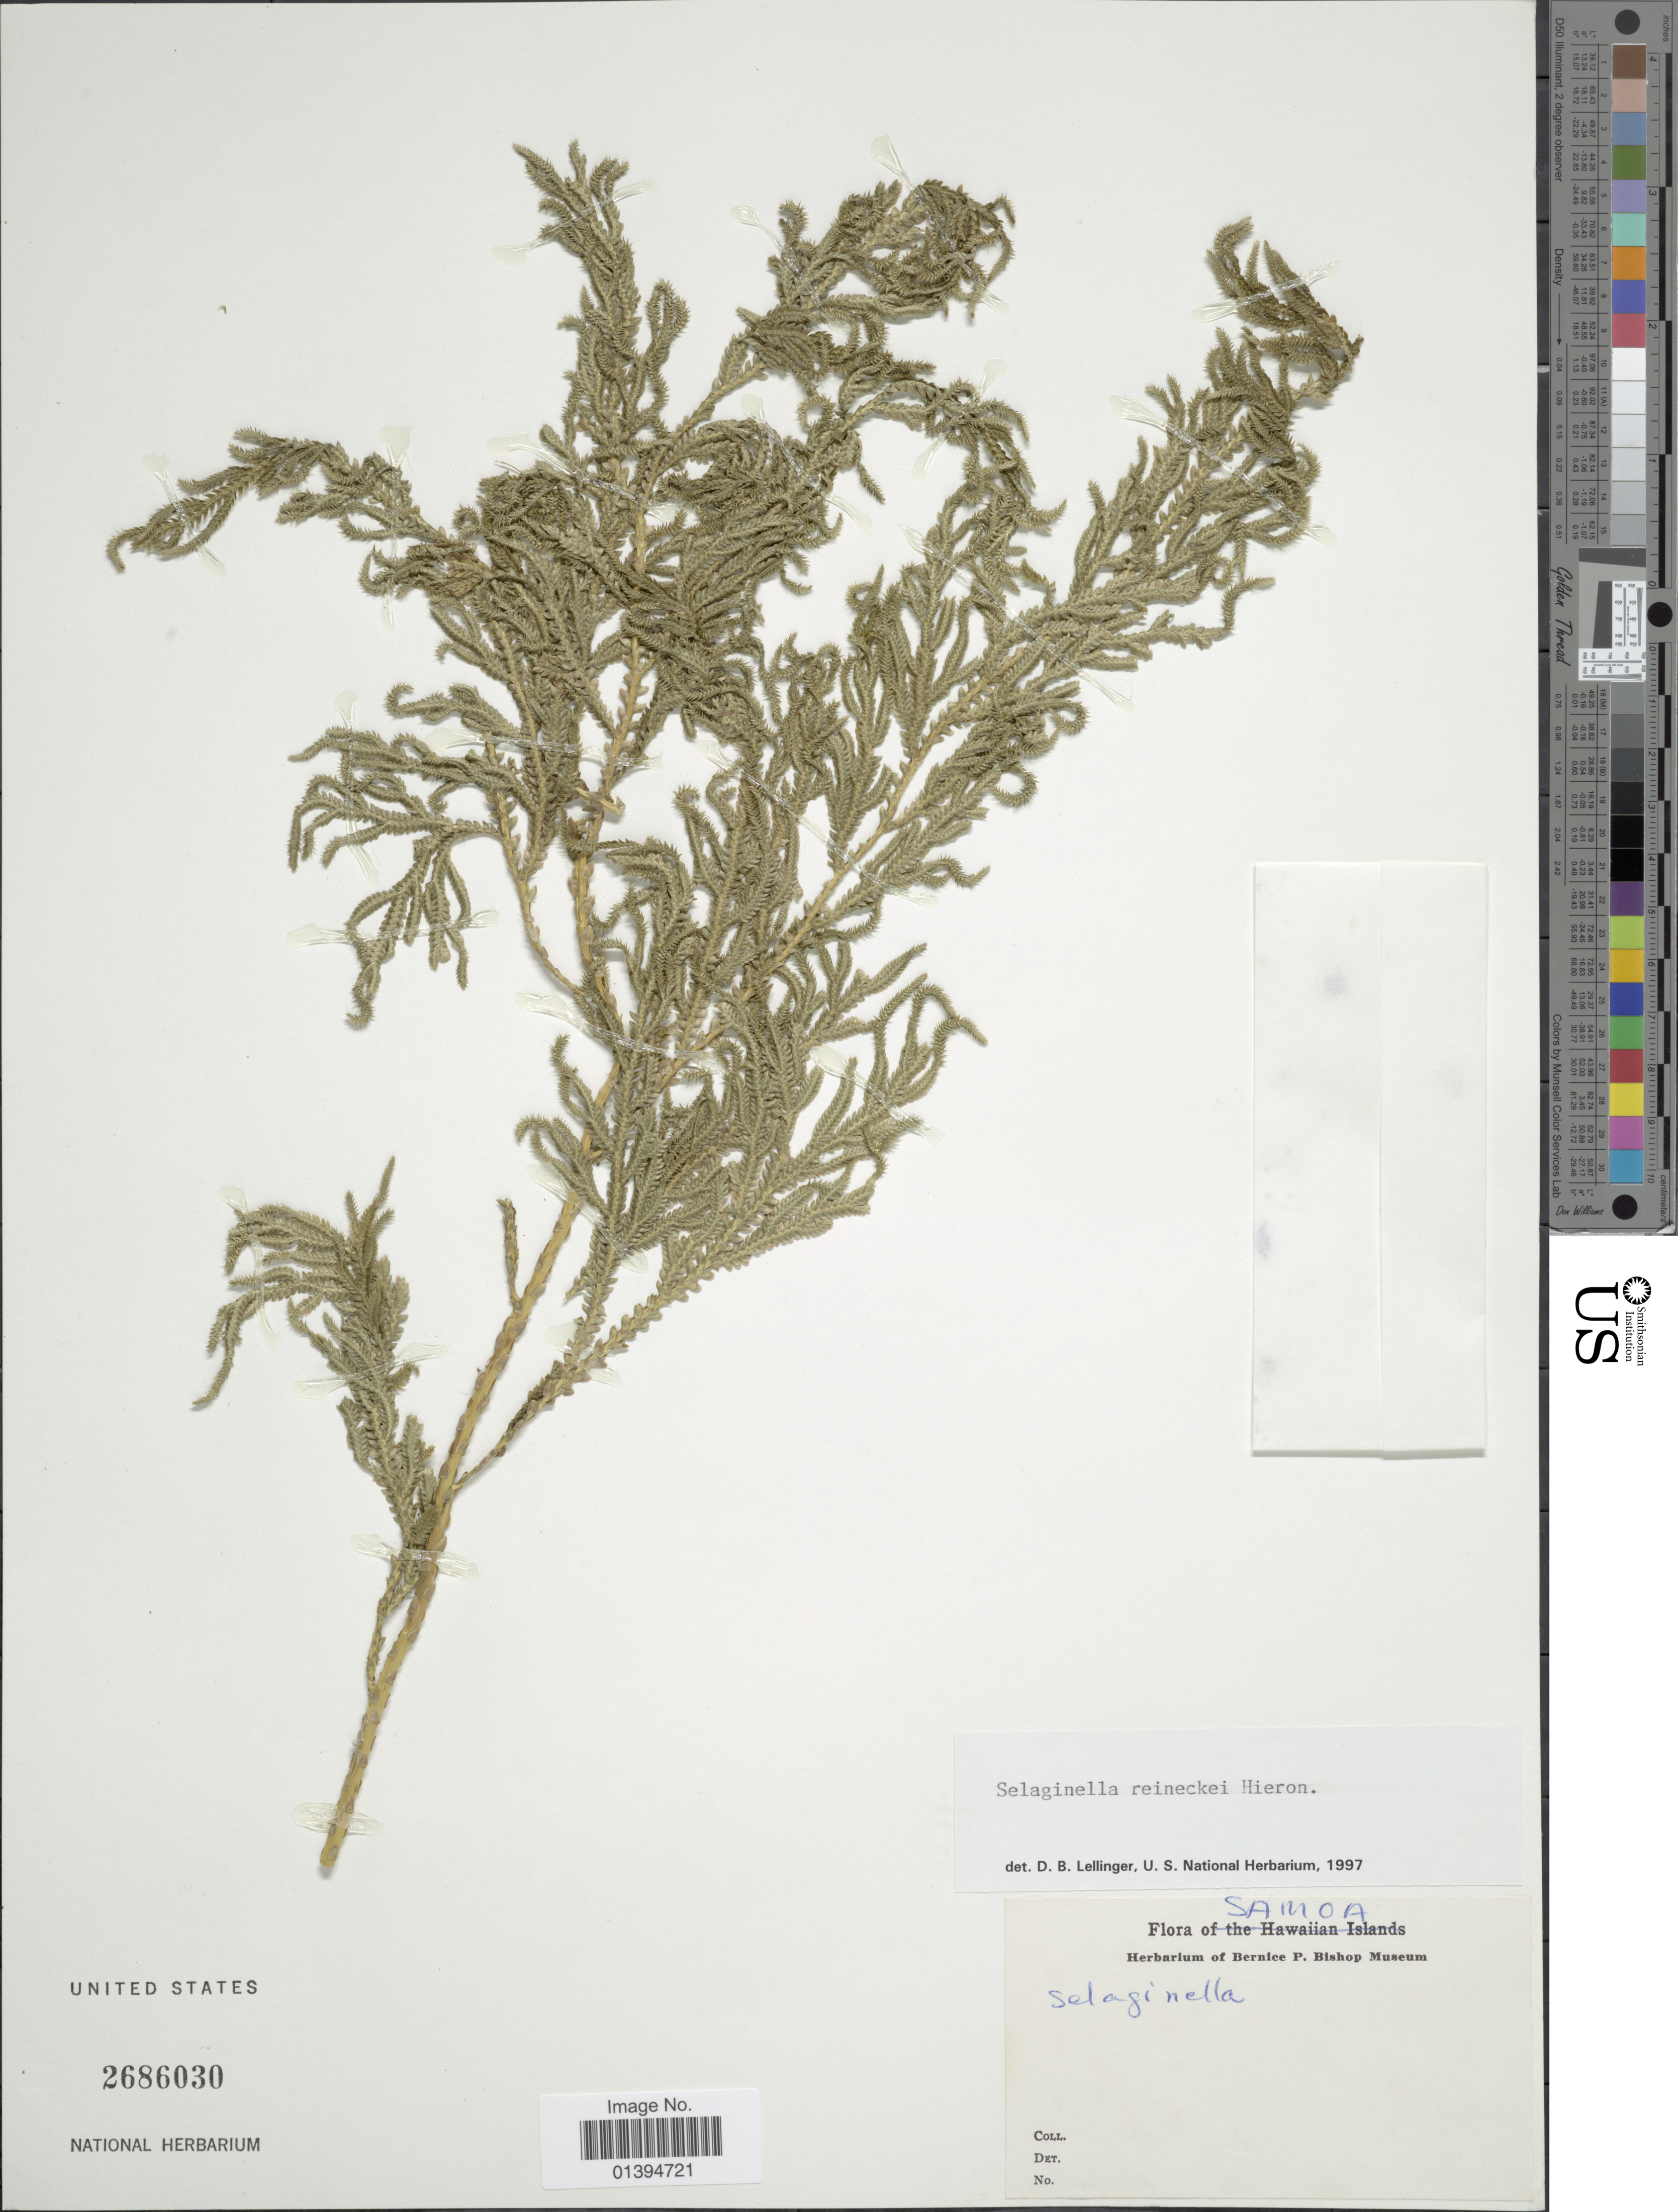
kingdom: Plantae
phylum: Tracheophyta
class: Lycopodiopsida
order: Selaginellales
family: Selaginellaceae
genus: Selaginella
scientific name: Selaginella reineckei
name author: Hieron.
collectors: ex herb. Bernice P. Bishop Museum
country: Samoa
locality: Samoa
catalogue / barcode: US 2686030